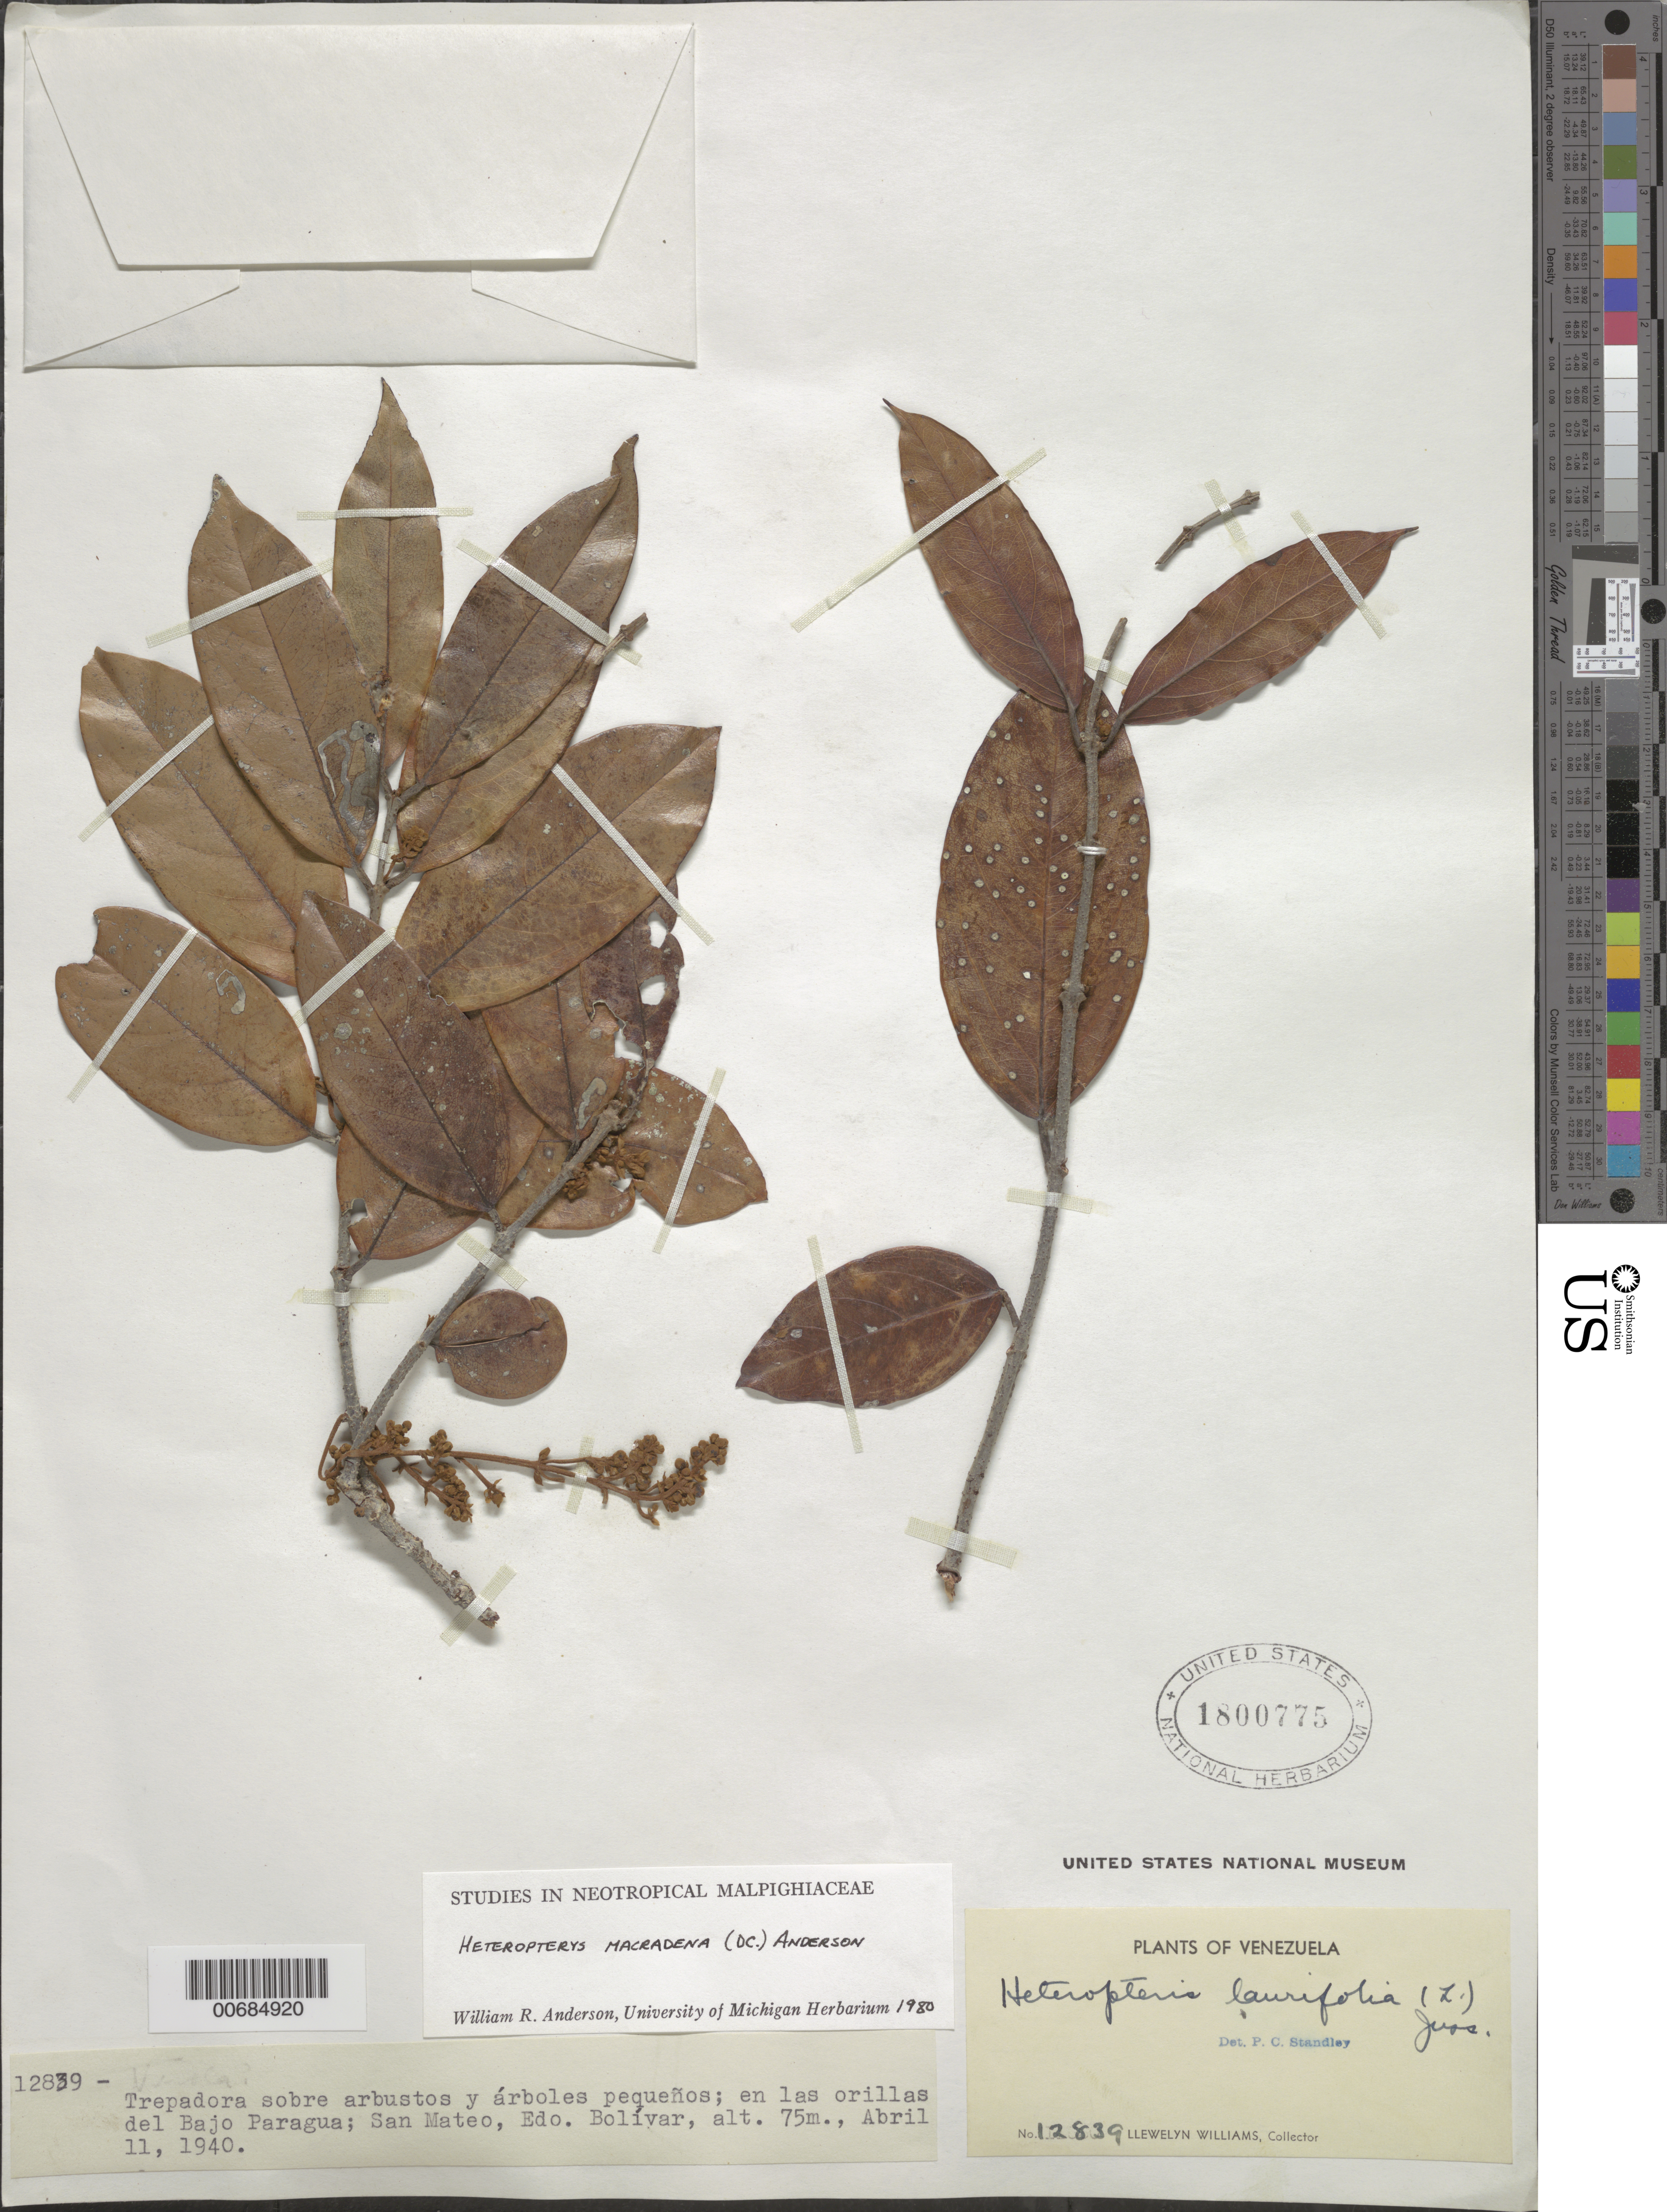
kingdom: Plantae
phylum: Tracheophyta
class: Magnoliopsida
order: Malpighiales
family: Malpighiaceae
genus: Heteropterys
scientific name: Heteropterys macradena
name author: (DC.) W.R. Anderson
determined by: Anderson, W. R., (MICH), University of Michigan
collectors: Ll. Williams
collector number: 12839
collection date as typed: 11-Apr-40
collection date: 1940-04-11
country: Venezuela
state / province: Bolívar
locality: San Mateo, Bajo Paragua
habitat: Orillas del bajo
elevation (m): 75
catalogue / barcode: US 1800775